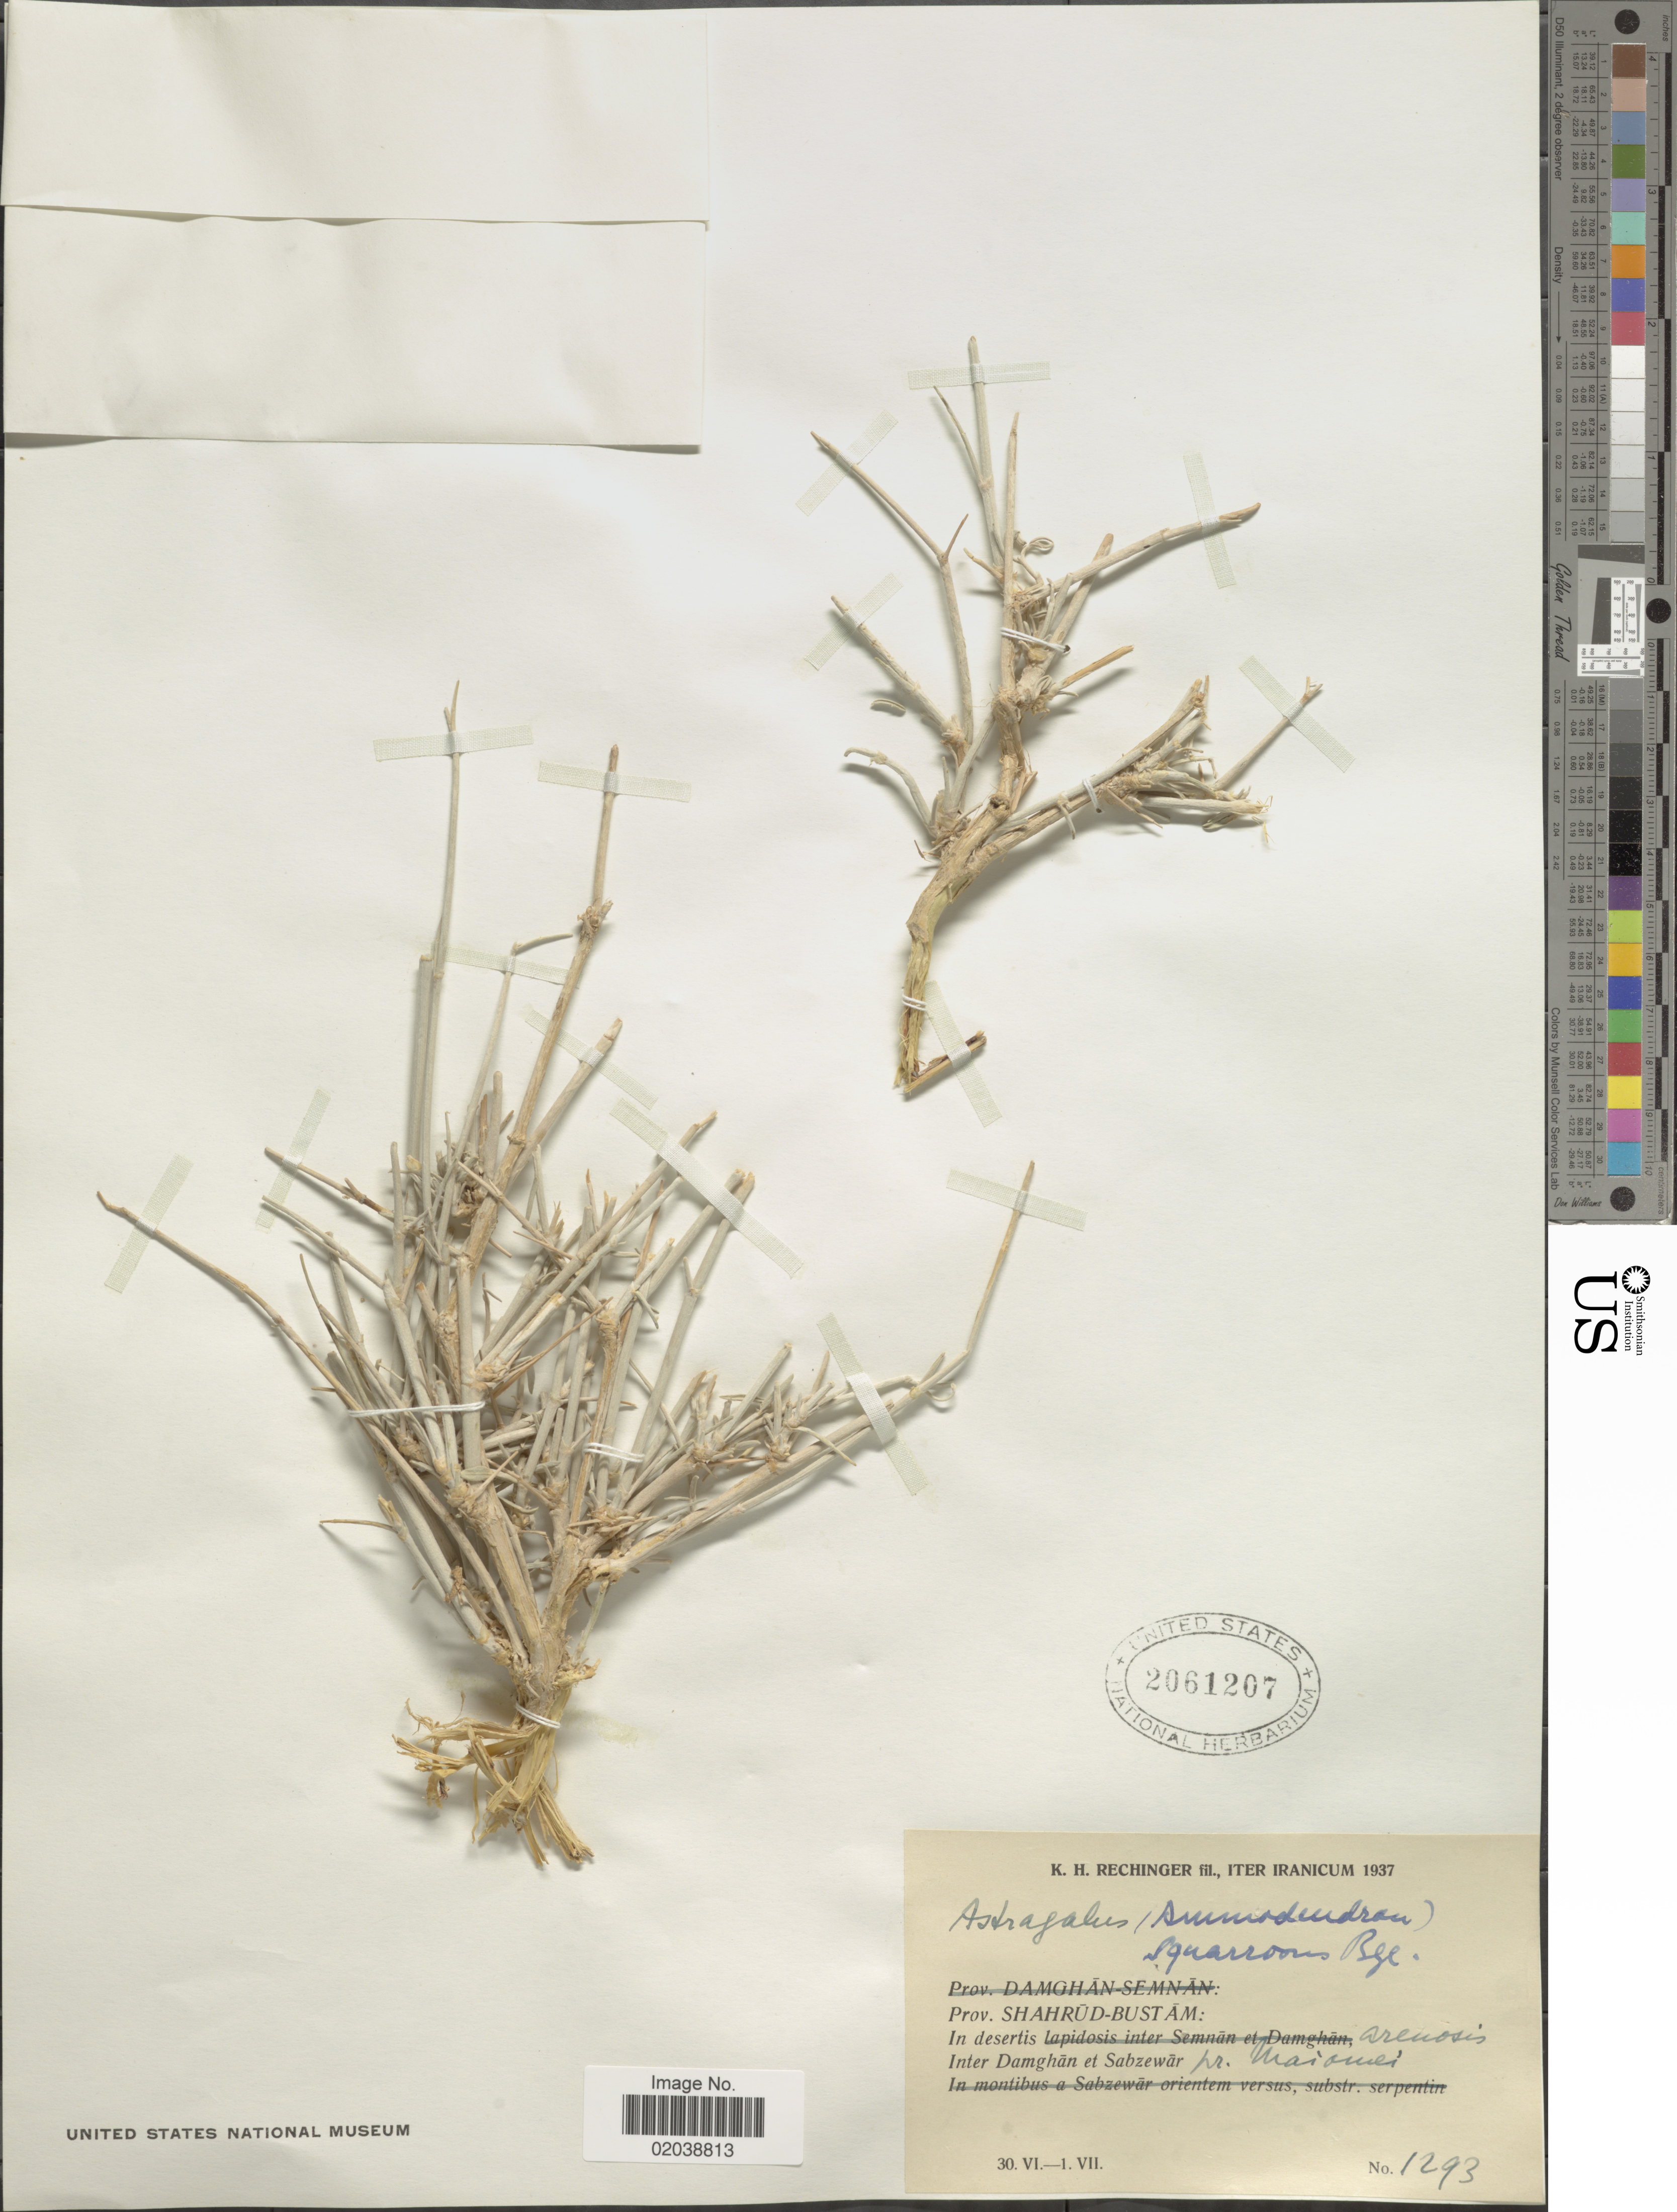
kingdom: Plantae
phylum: Tracheophyta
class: Magnoliopsida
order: Fabales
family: Fabaceae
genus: Astragalus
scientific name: Astragalus squarrosus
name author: Bunge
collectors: K. H. Rechinger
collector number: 1293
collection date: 1937-06-30/1937-07-01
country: Iran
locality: Prov. Shahrud-Bustam: Indesertis arenosis Inter Damghan et Sabzewar pr. Maiomei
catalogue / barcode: US 2061207